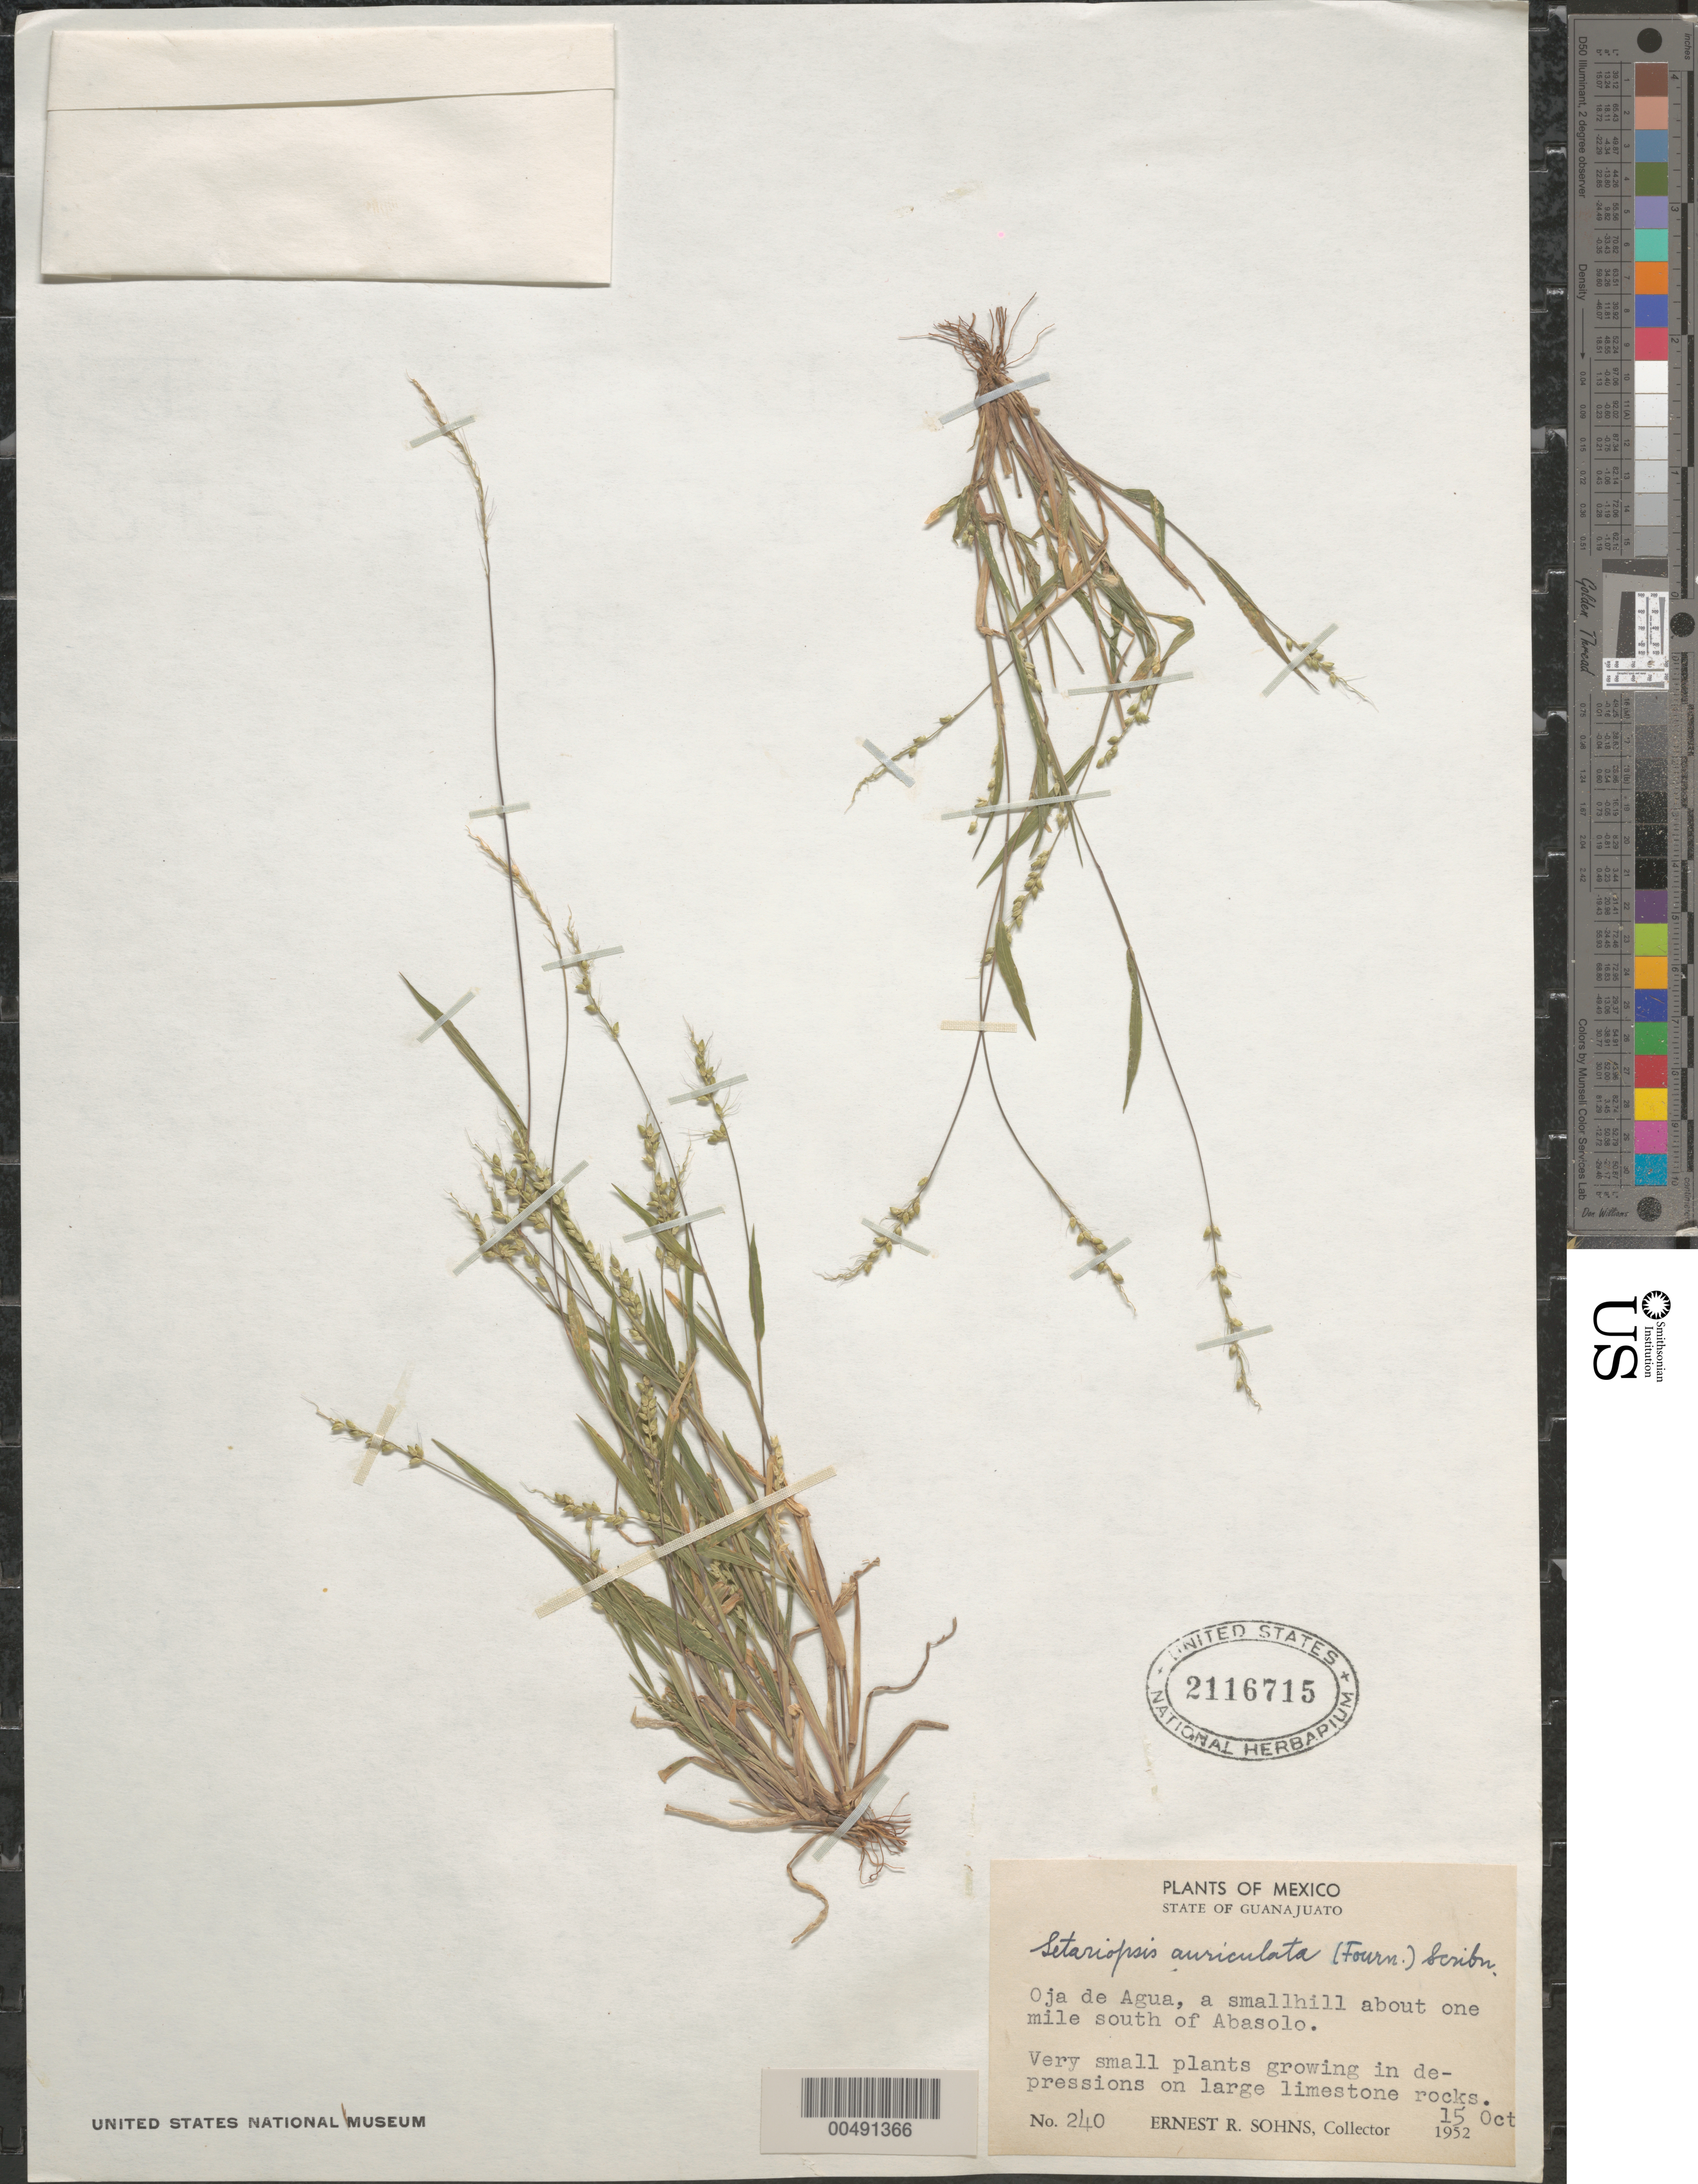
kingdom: Plantae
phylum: Tracheophyta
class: Liliopsida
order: Poales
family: Poaceae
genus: Setariopsis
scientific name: Setariopsis auriculata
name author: (E. Fourn.) Scribn.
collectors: E. R. Sohns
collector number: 240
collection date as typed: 15 Oct 1952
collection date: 1952-10-15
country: Mexico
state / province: Guanajuato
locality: Oja de Agua, about 1 mi S of Abasolo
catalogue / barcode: US 2116715